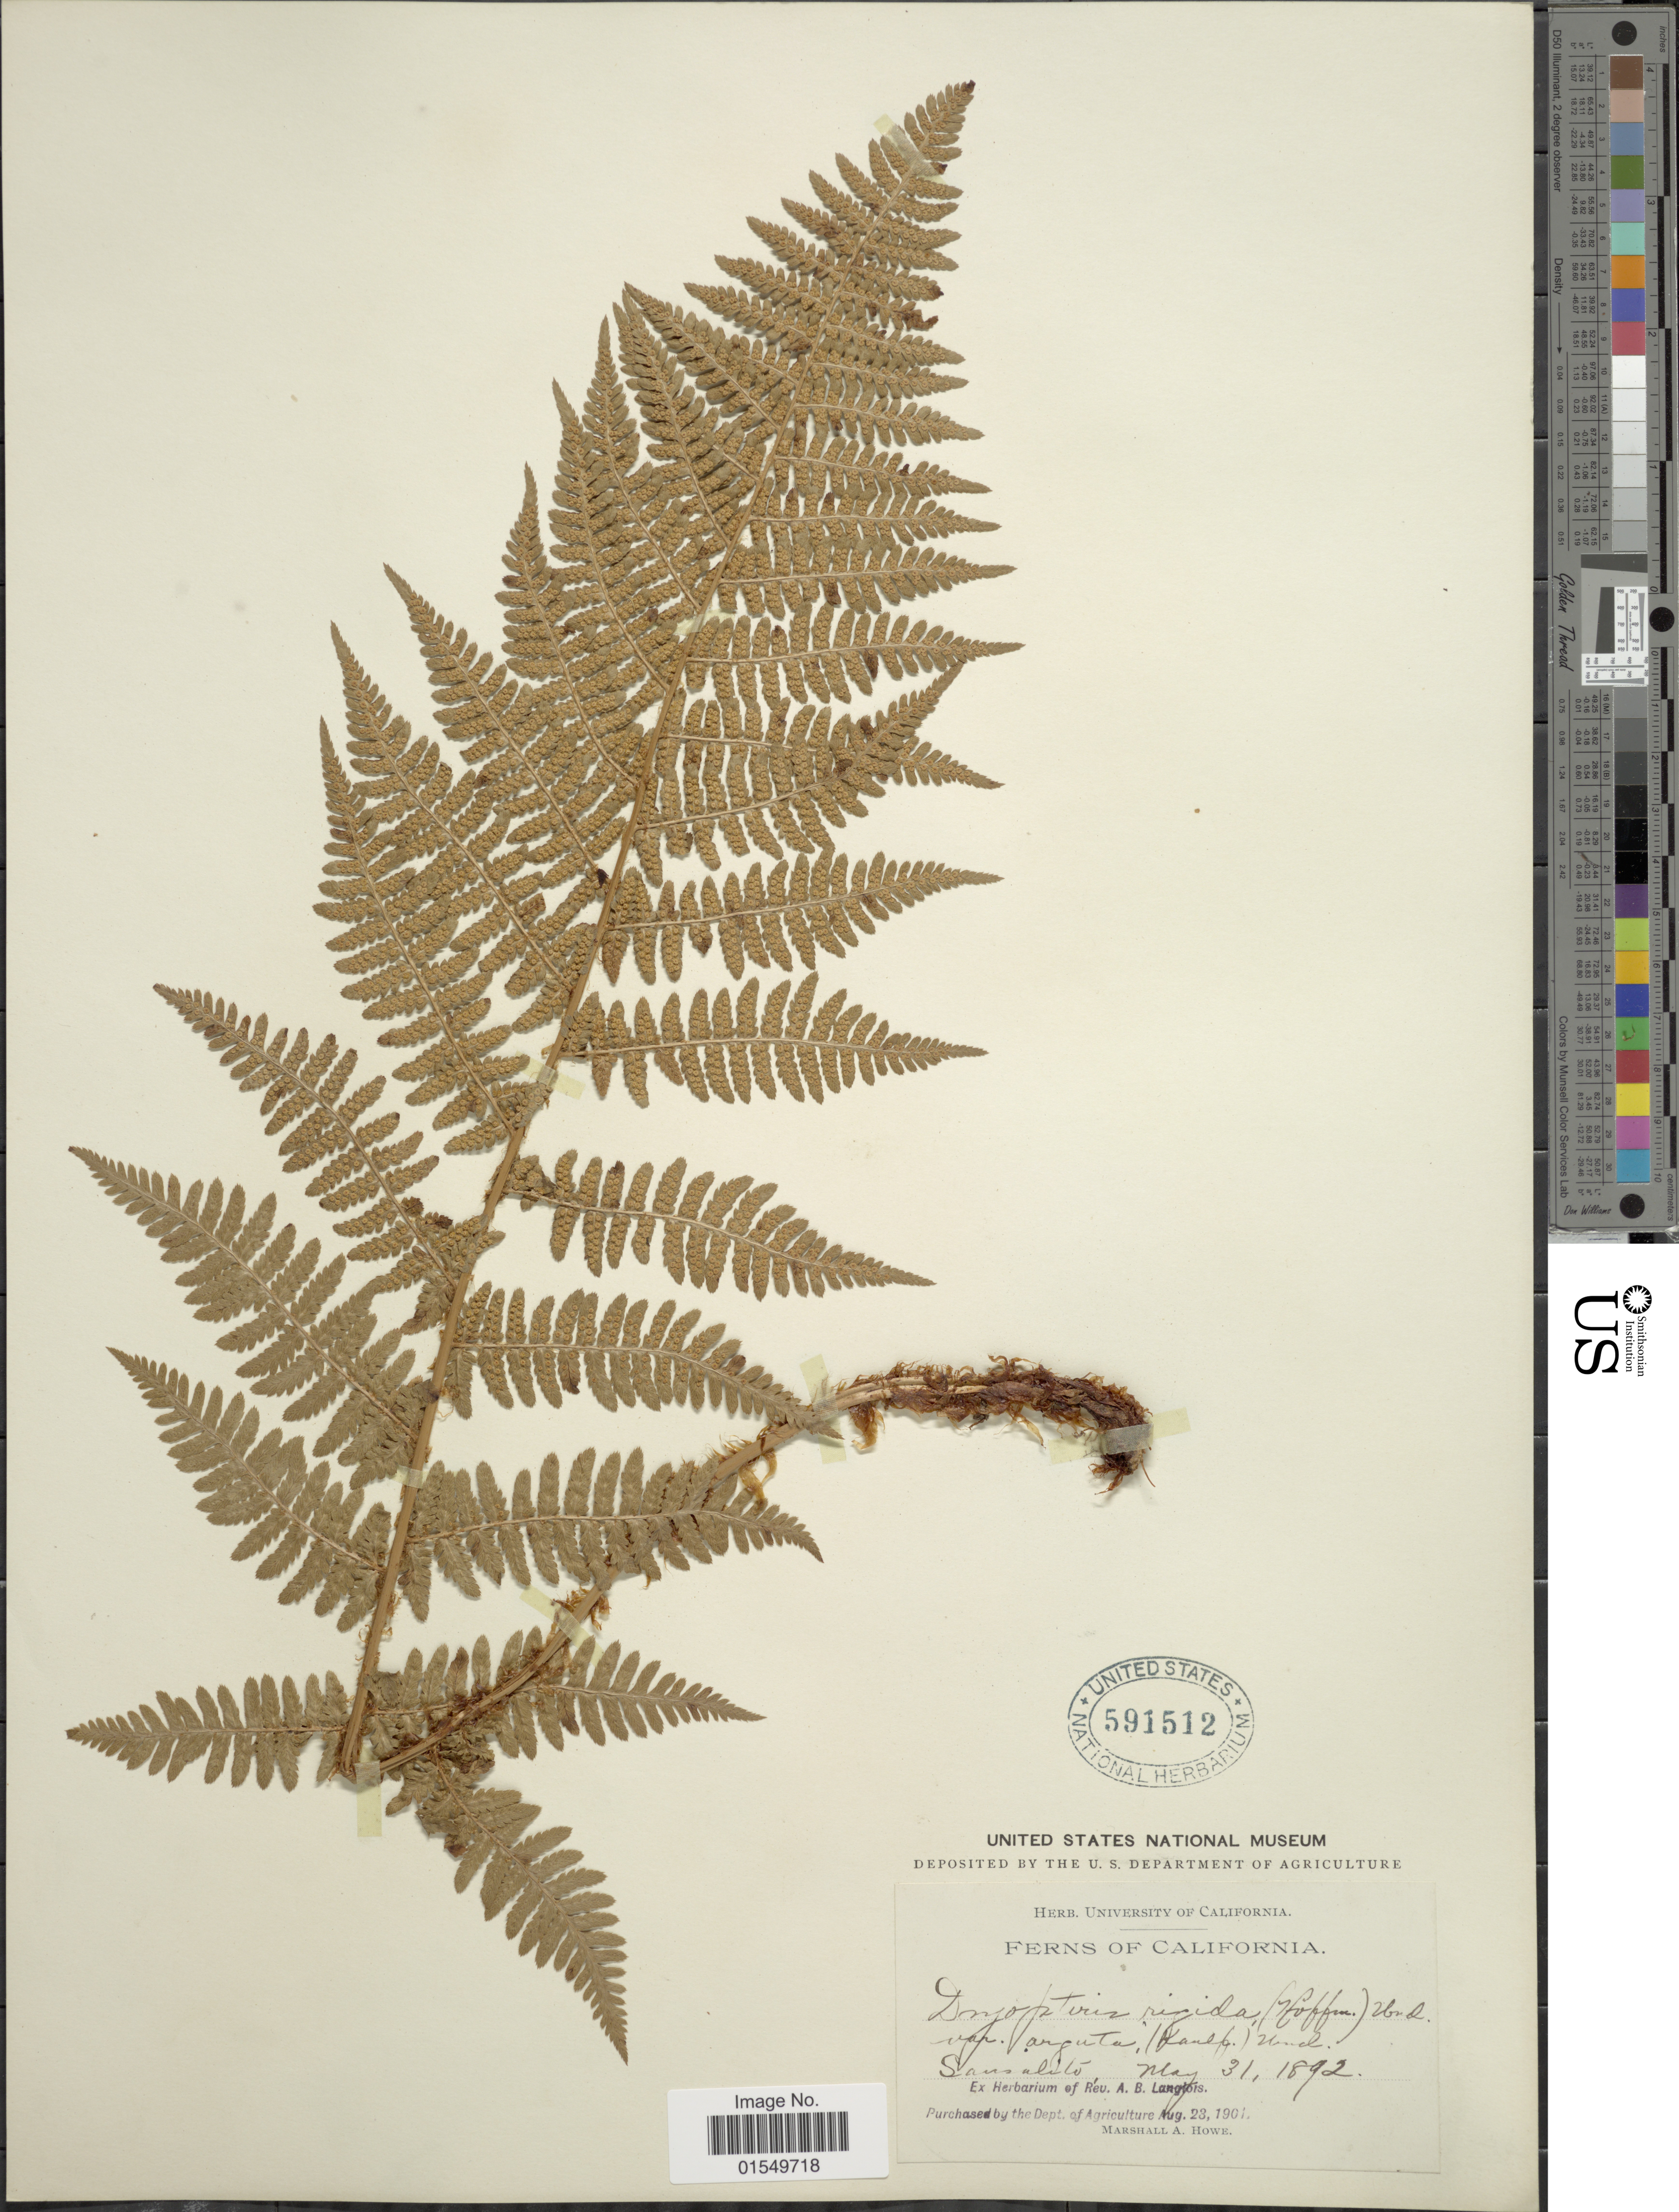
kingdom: Plantae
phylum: Tracheophyta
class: Polypodiopsida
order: Polypodiales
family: Dryopteridaceae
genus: Dryopteris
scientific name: Dryopteris arguta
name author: (Kaulf.) Maxon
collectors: M. A. Howe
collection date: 1892-05-31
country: United States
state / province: California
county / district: Marin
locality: Sausalito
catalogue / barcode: US 591512